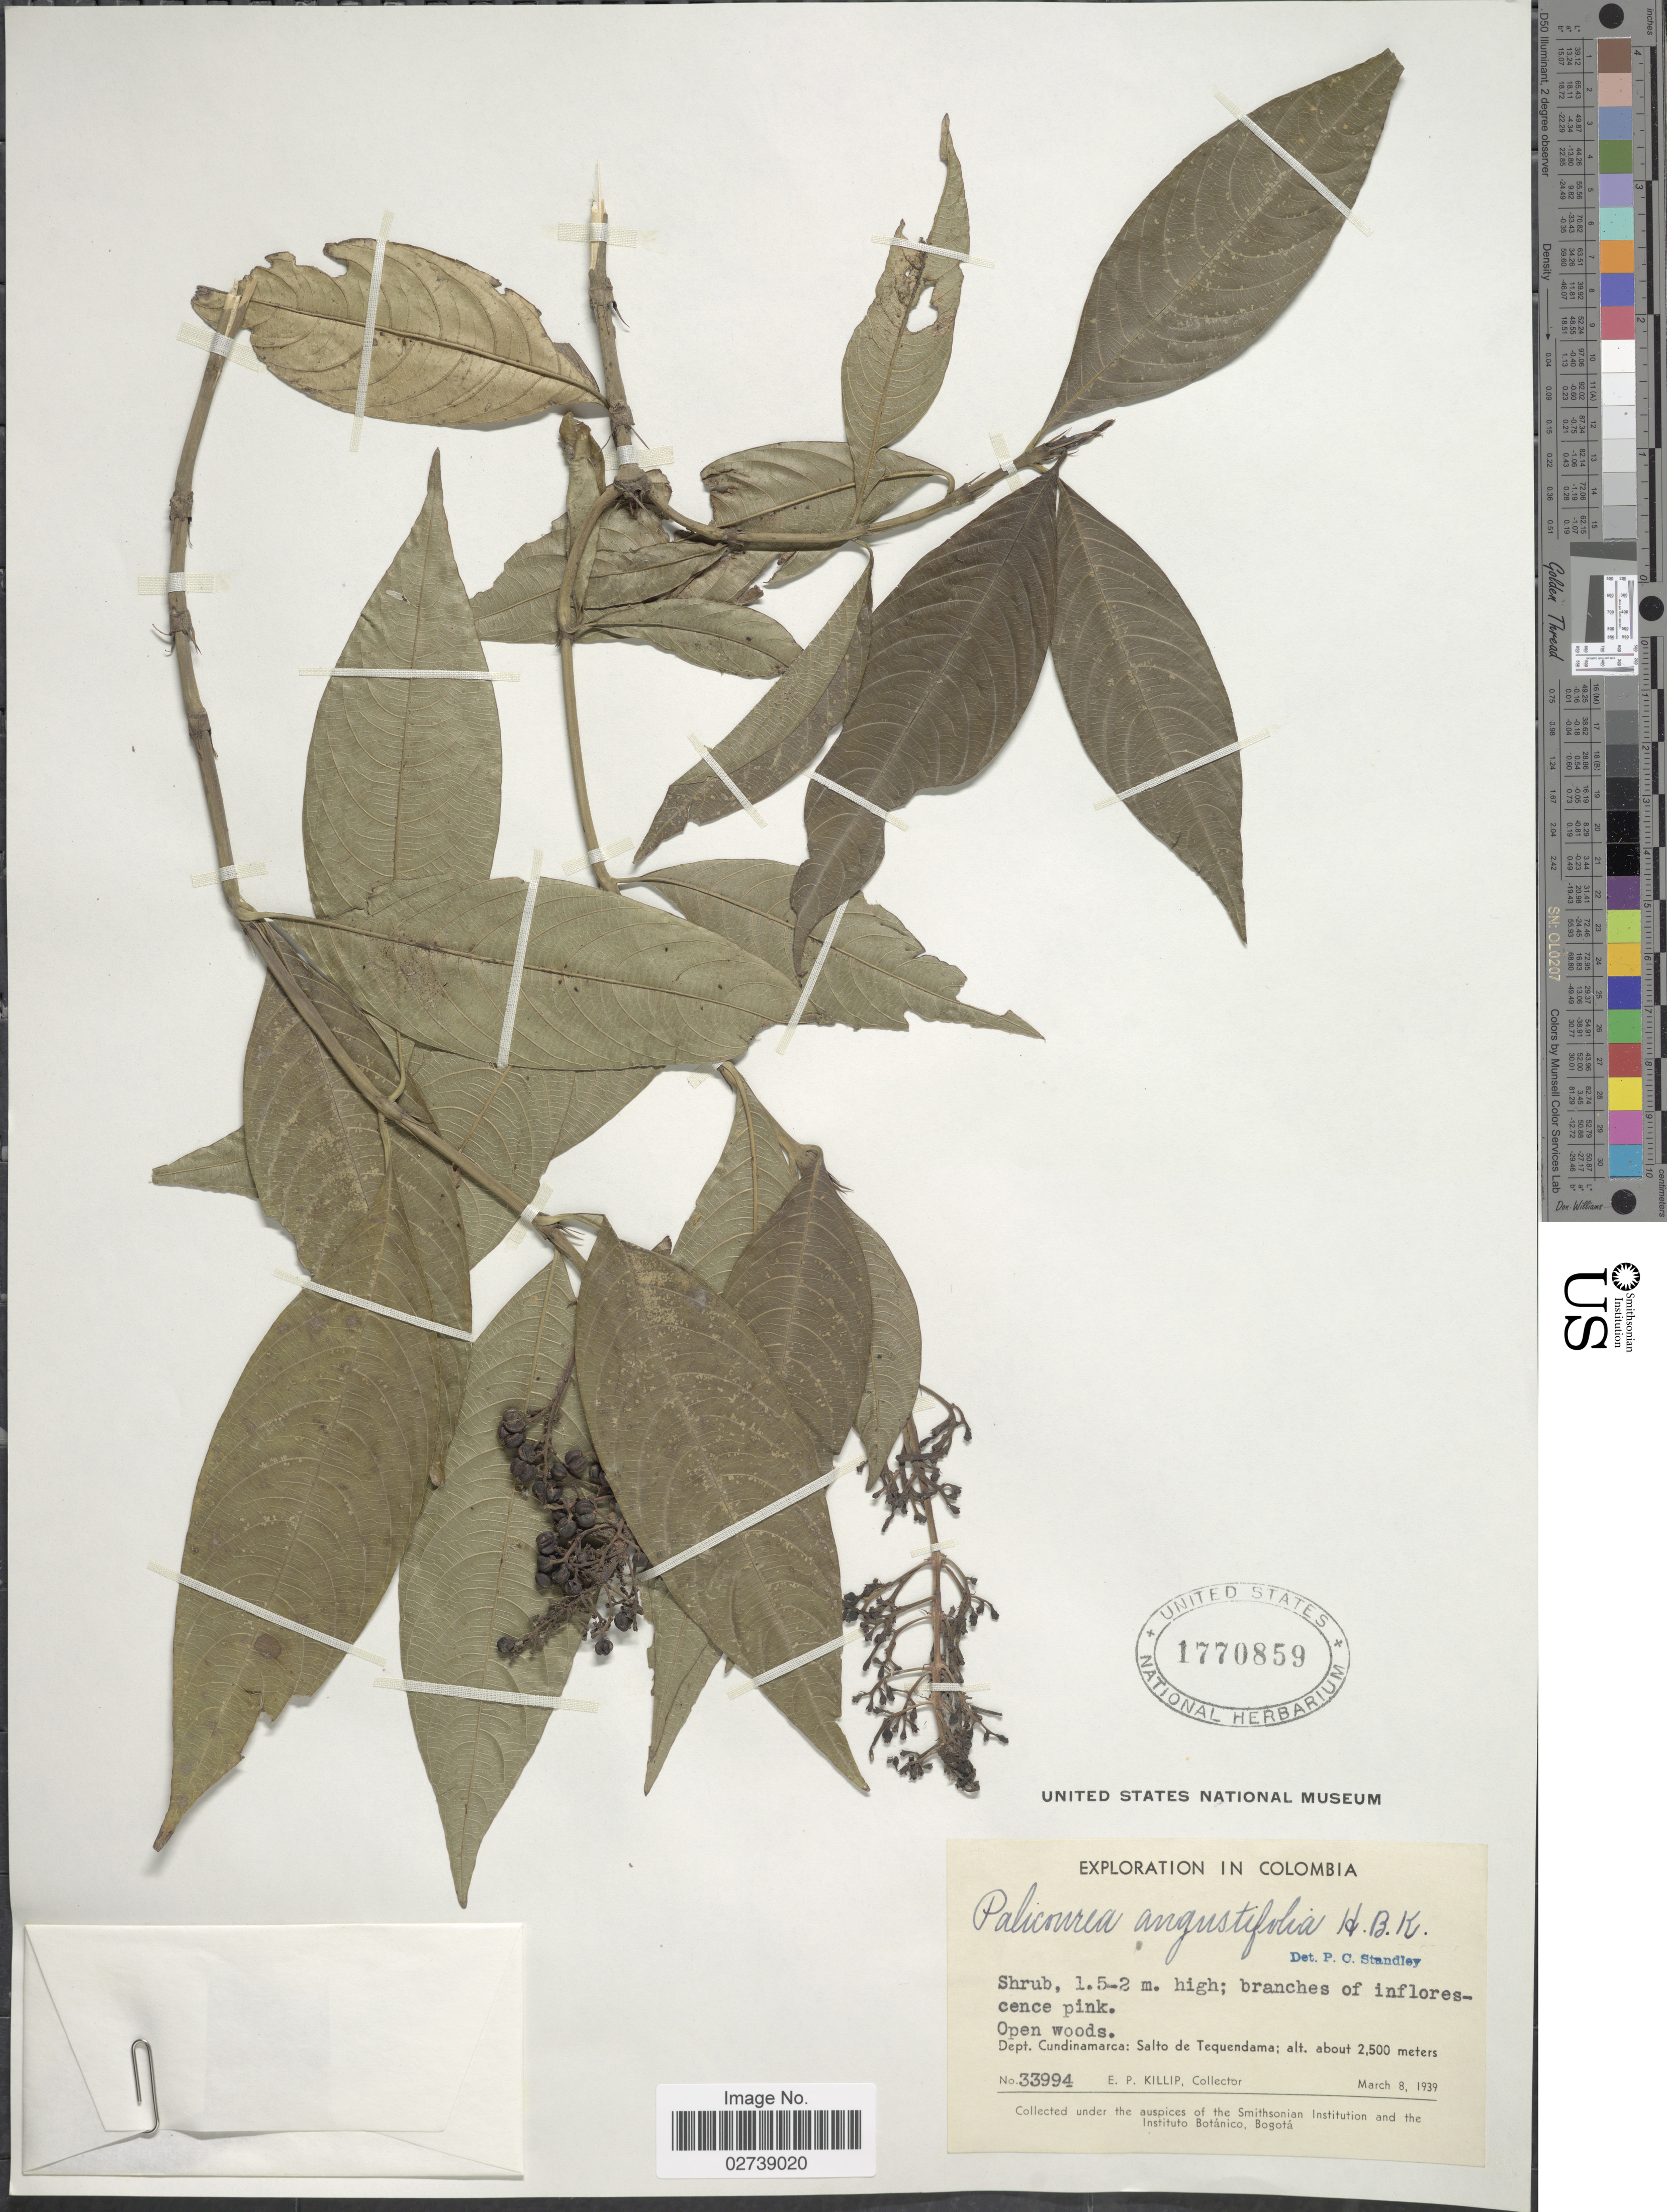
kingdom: Plantae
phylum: Tracheophyta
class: Magnoliopsida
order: Gentianales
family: Rubiaceae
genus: Palicourea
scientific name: Palicourea angustifolia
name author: Kunth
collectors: E. P. Killip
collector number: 33994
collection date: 1939-03-08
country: Colombia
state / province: Cundinamarca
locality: Dept. Cundinamarca: Salto de Tequendama. Open woods.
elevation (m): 2500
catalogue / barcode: US 1770859